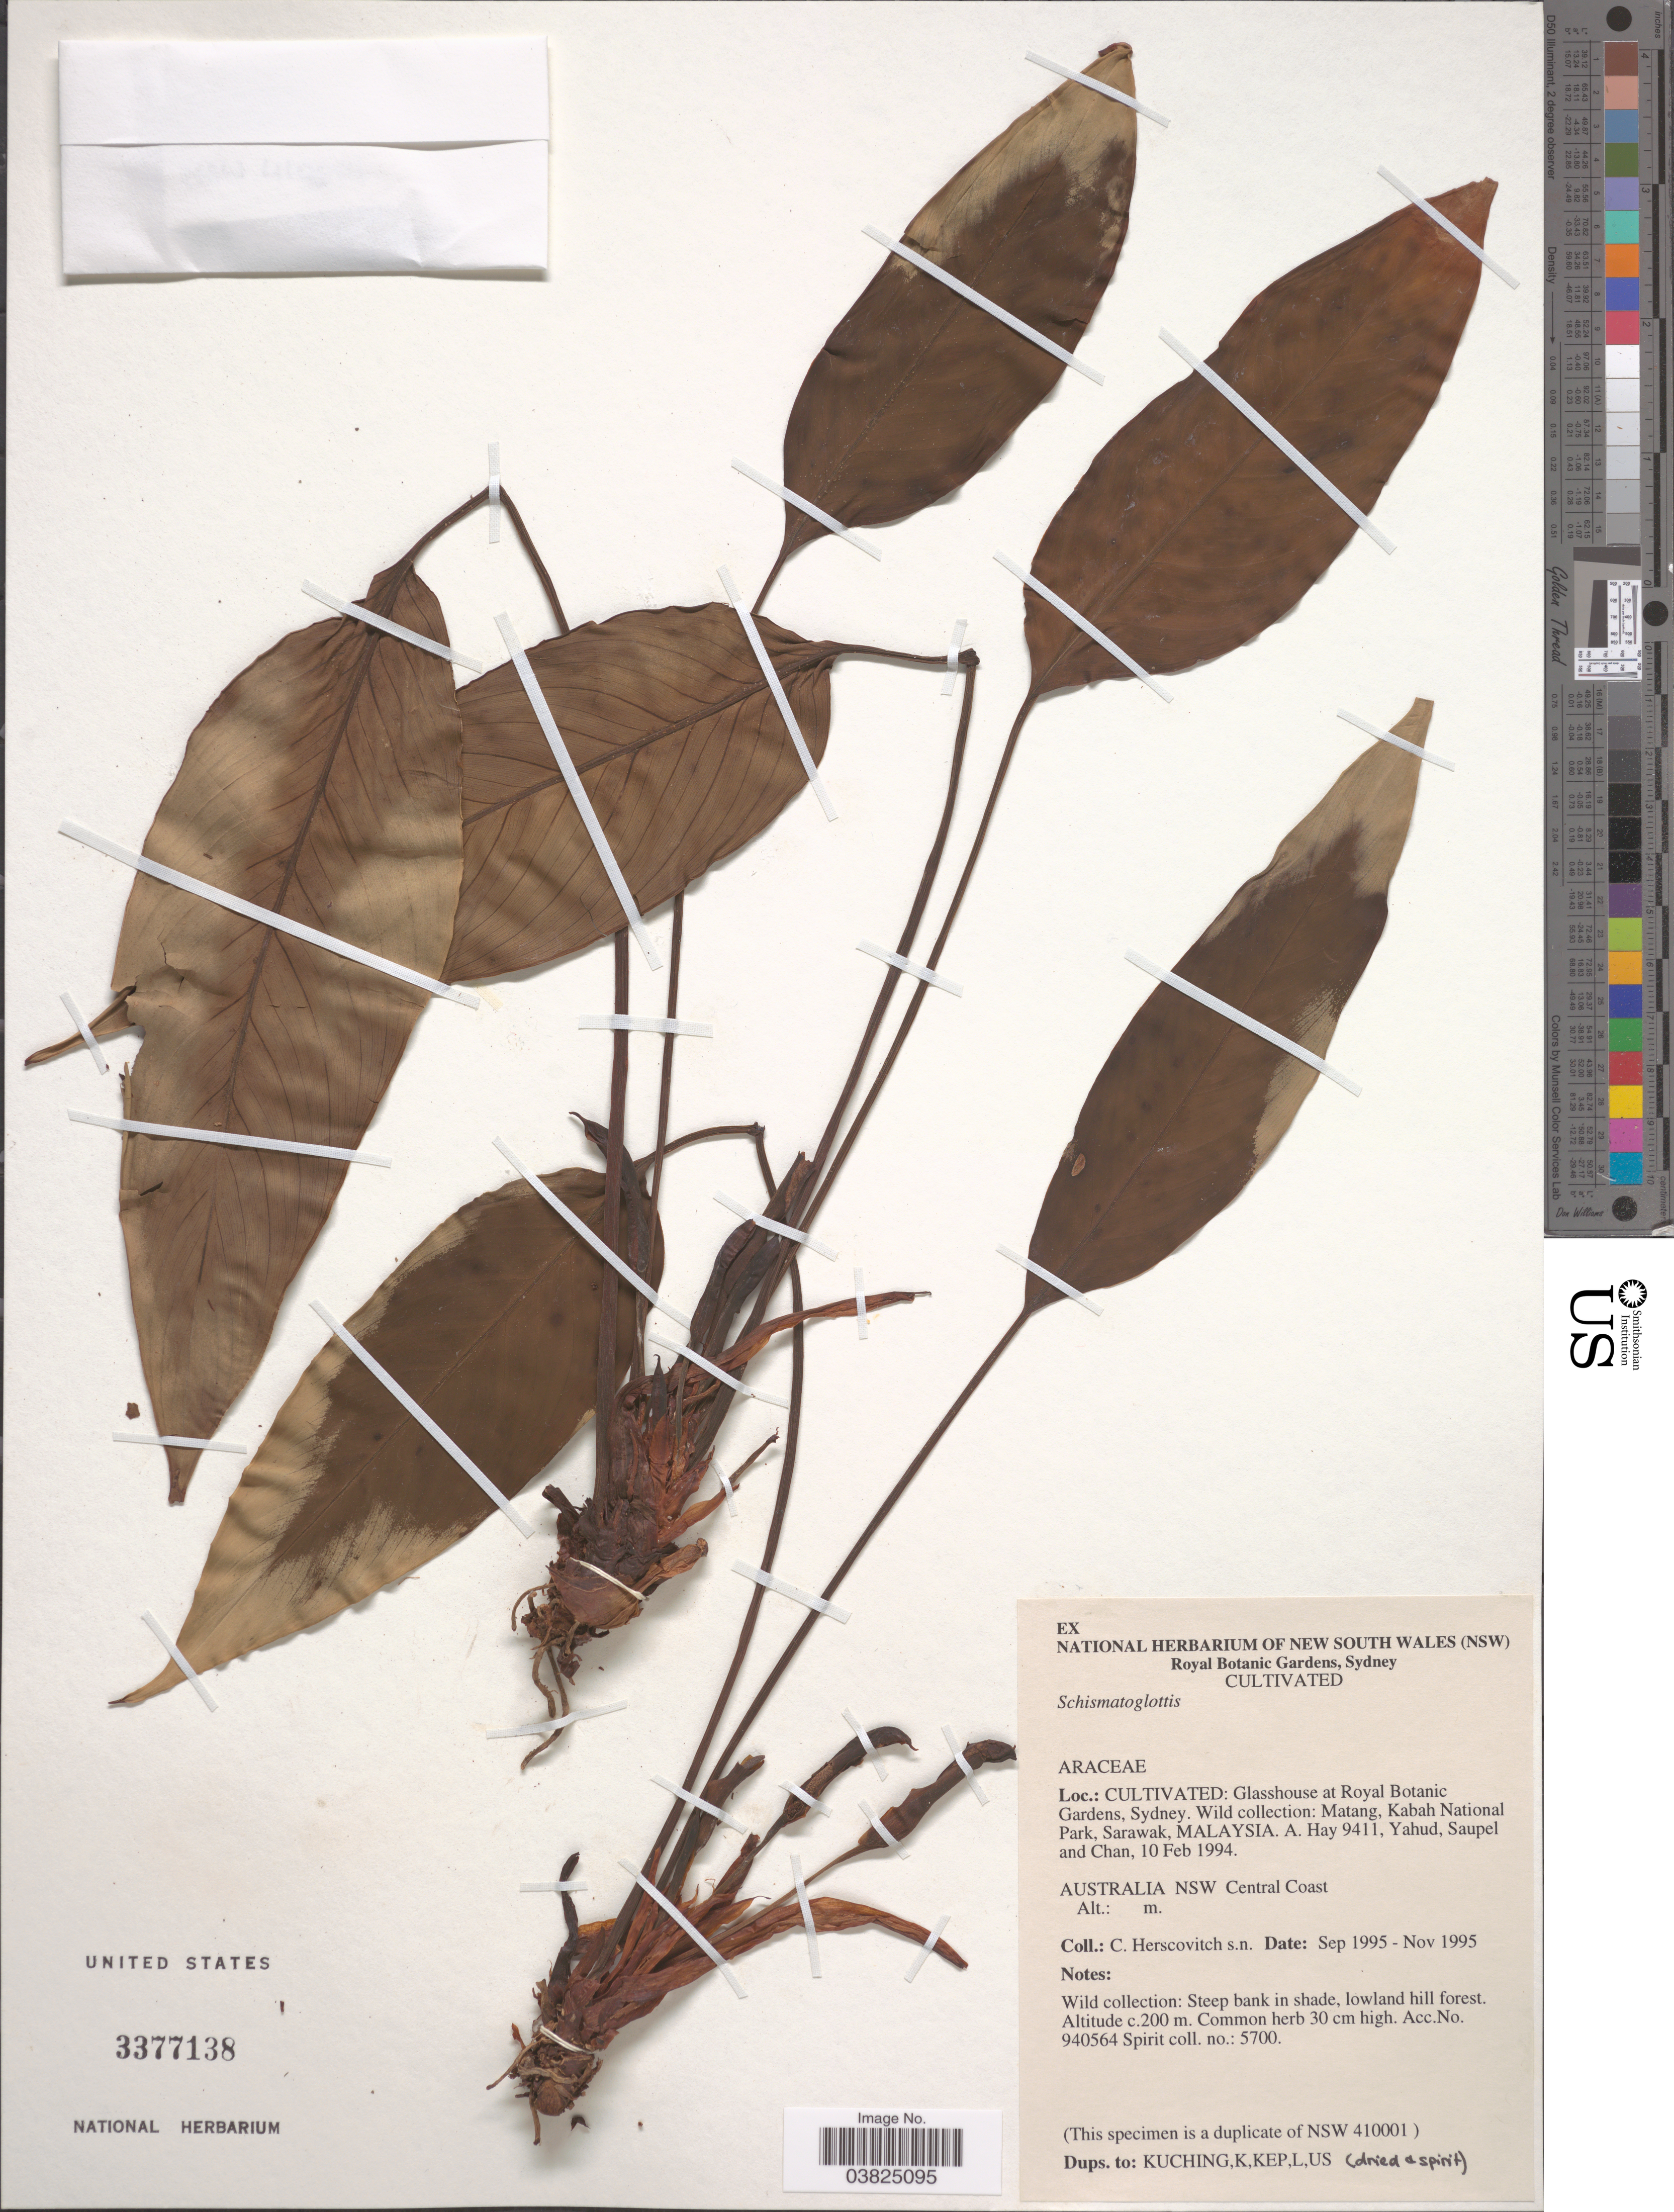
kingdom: Plantae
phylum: Tracheophyta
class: Liliopsida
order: Alismatales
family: Araceae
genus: Schismatoglottis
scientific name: Schismatoglottis sp.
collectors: C. Herscovitch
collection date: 1995-09/1995-11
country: Australia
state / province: New South Wales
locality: Glasshouse at Royal Botanic Gardens, Sydney. Central Coast.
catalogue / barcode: US 3377138